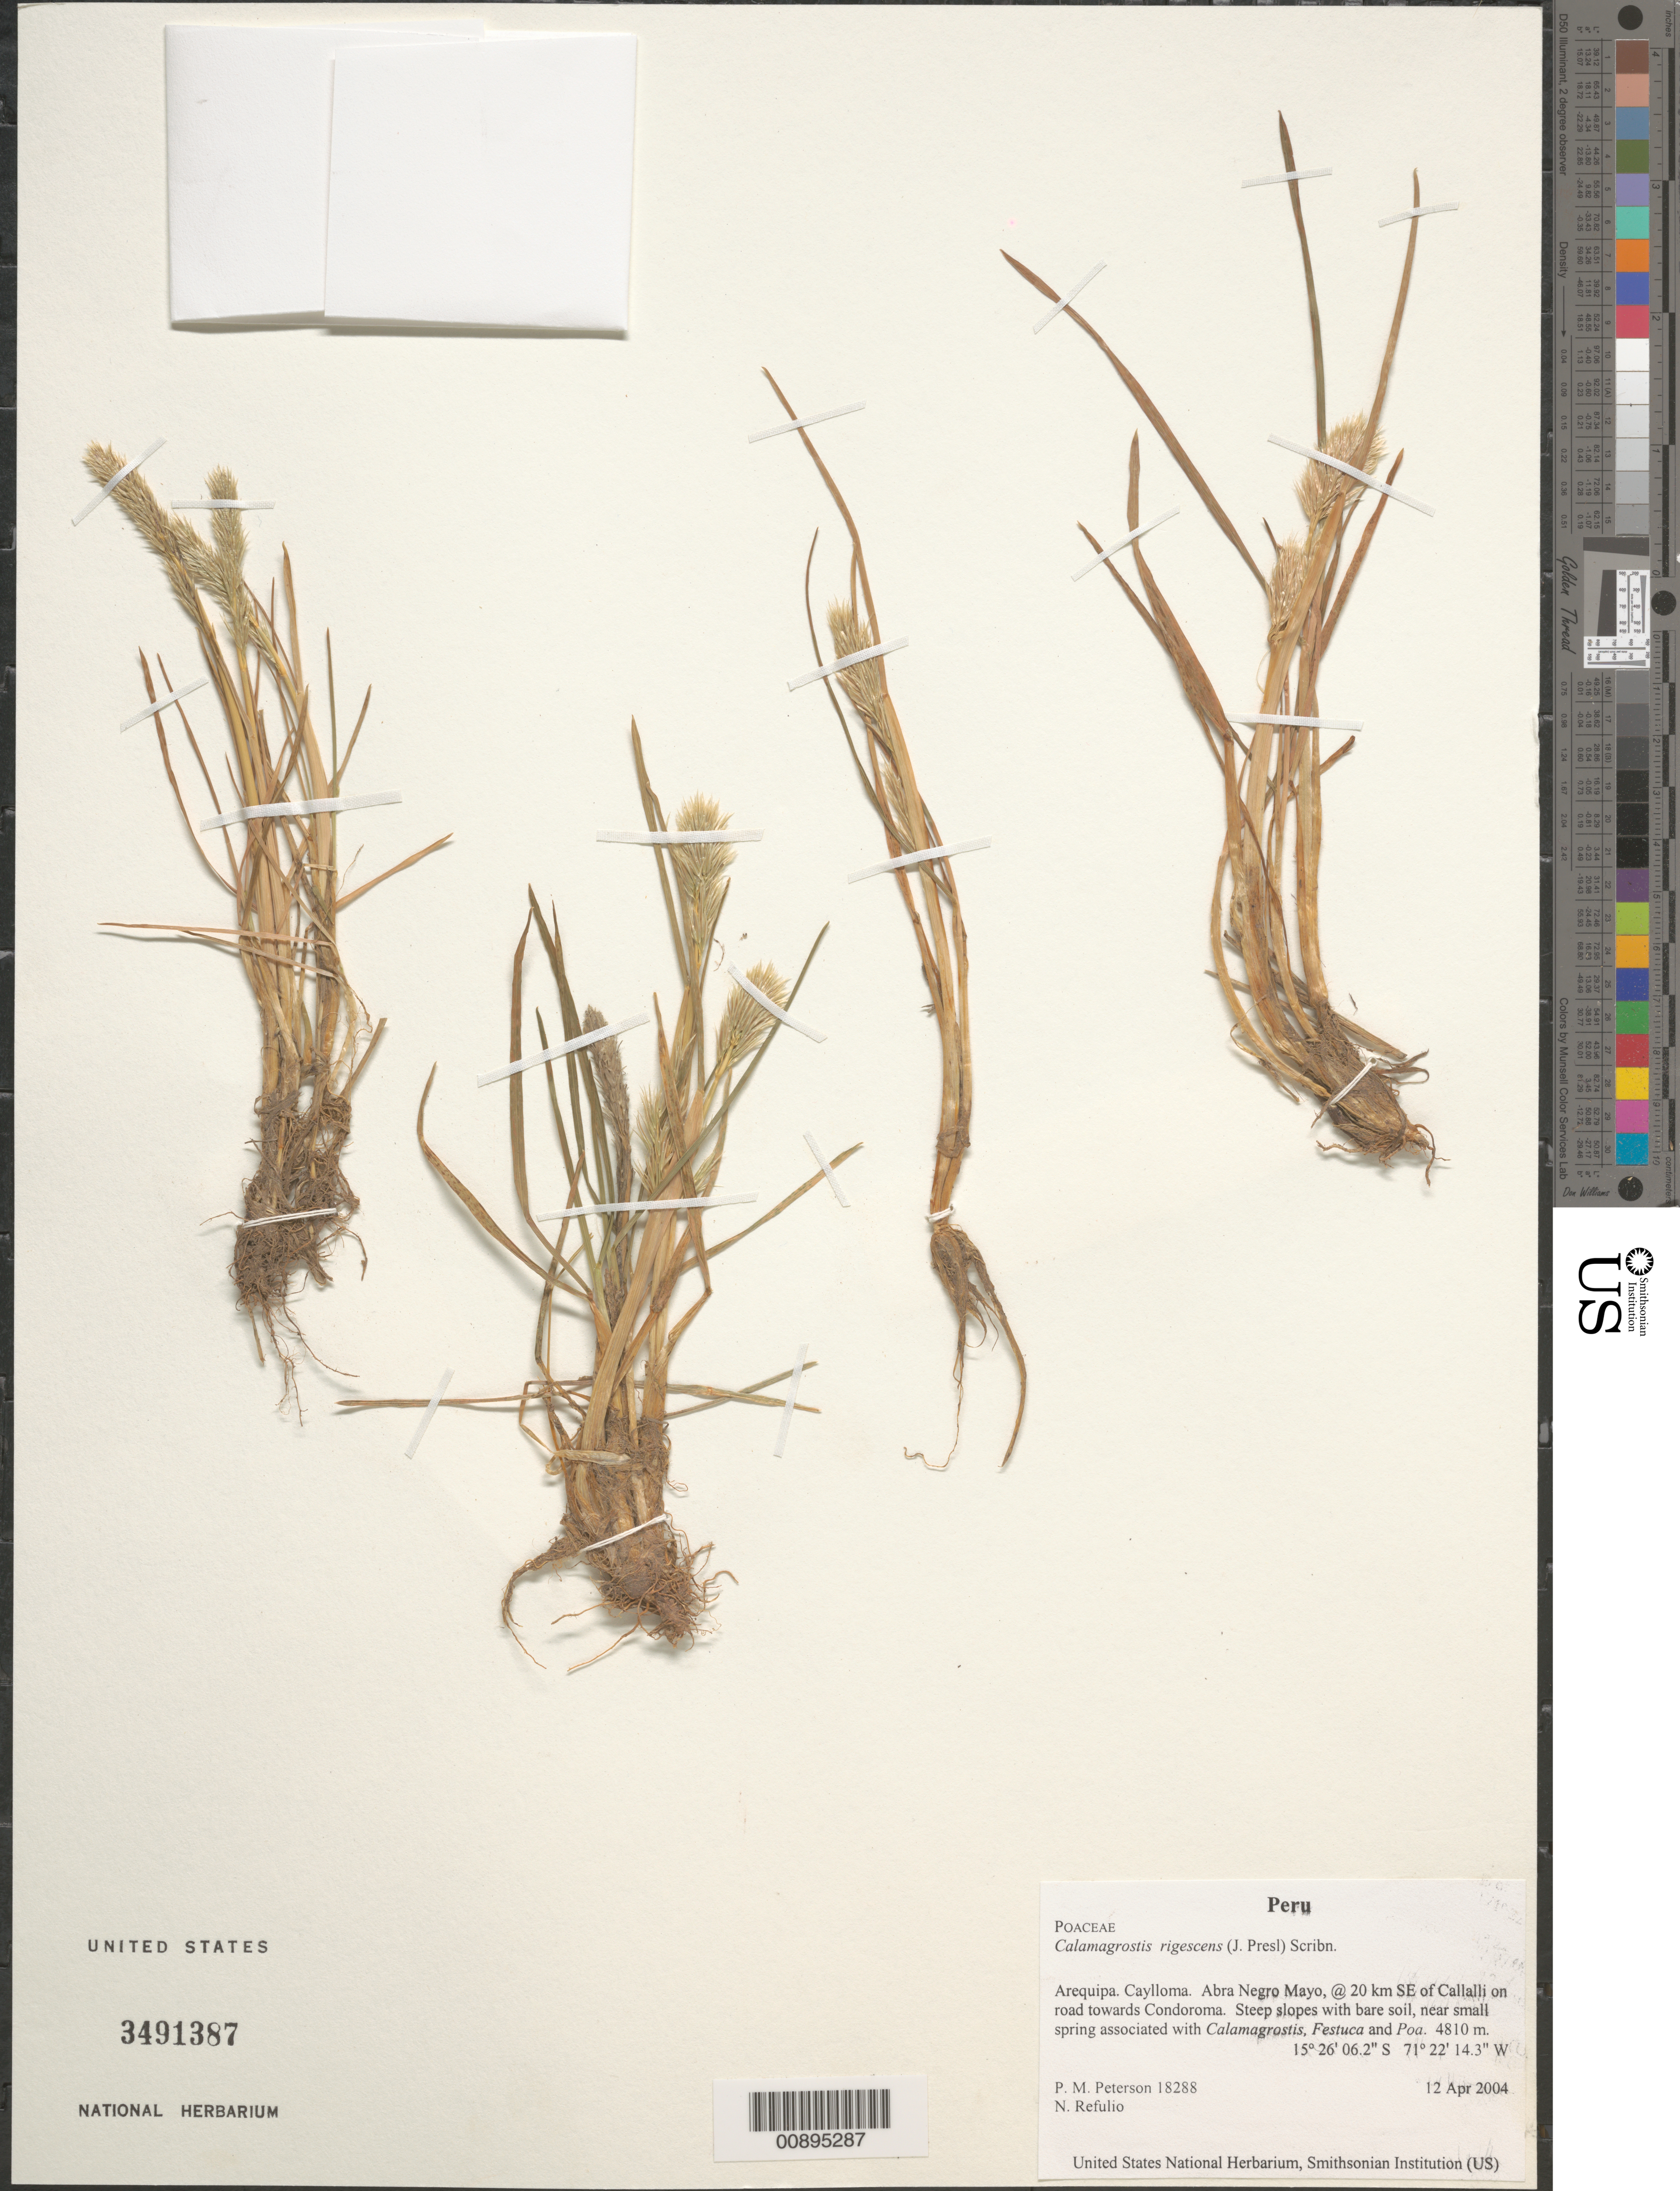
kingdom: Plantae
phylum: Tracheophyta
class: Liliopsida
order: Poales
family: Poaceae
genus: Cinnagrostis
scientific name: Cinnagrostis rigescens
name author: (J. Presl) P.M. Peterson et al.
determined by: Poaceae Reorganization Project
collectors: P. M. Peterson & N. Refulio-Rodríguez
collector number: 18288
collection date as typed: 12 Apr 2004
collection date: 2004-04-12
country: Peru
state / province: Arequipa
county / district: Caylloma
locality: Abra Negro Mayo, @ 20 km SE of Callalli on road towards Condoroma. Steep slopes with bare soil, near small spring associated with Calamagrostis, Festuca and Poa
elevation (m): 4810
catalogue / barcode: US 3491387